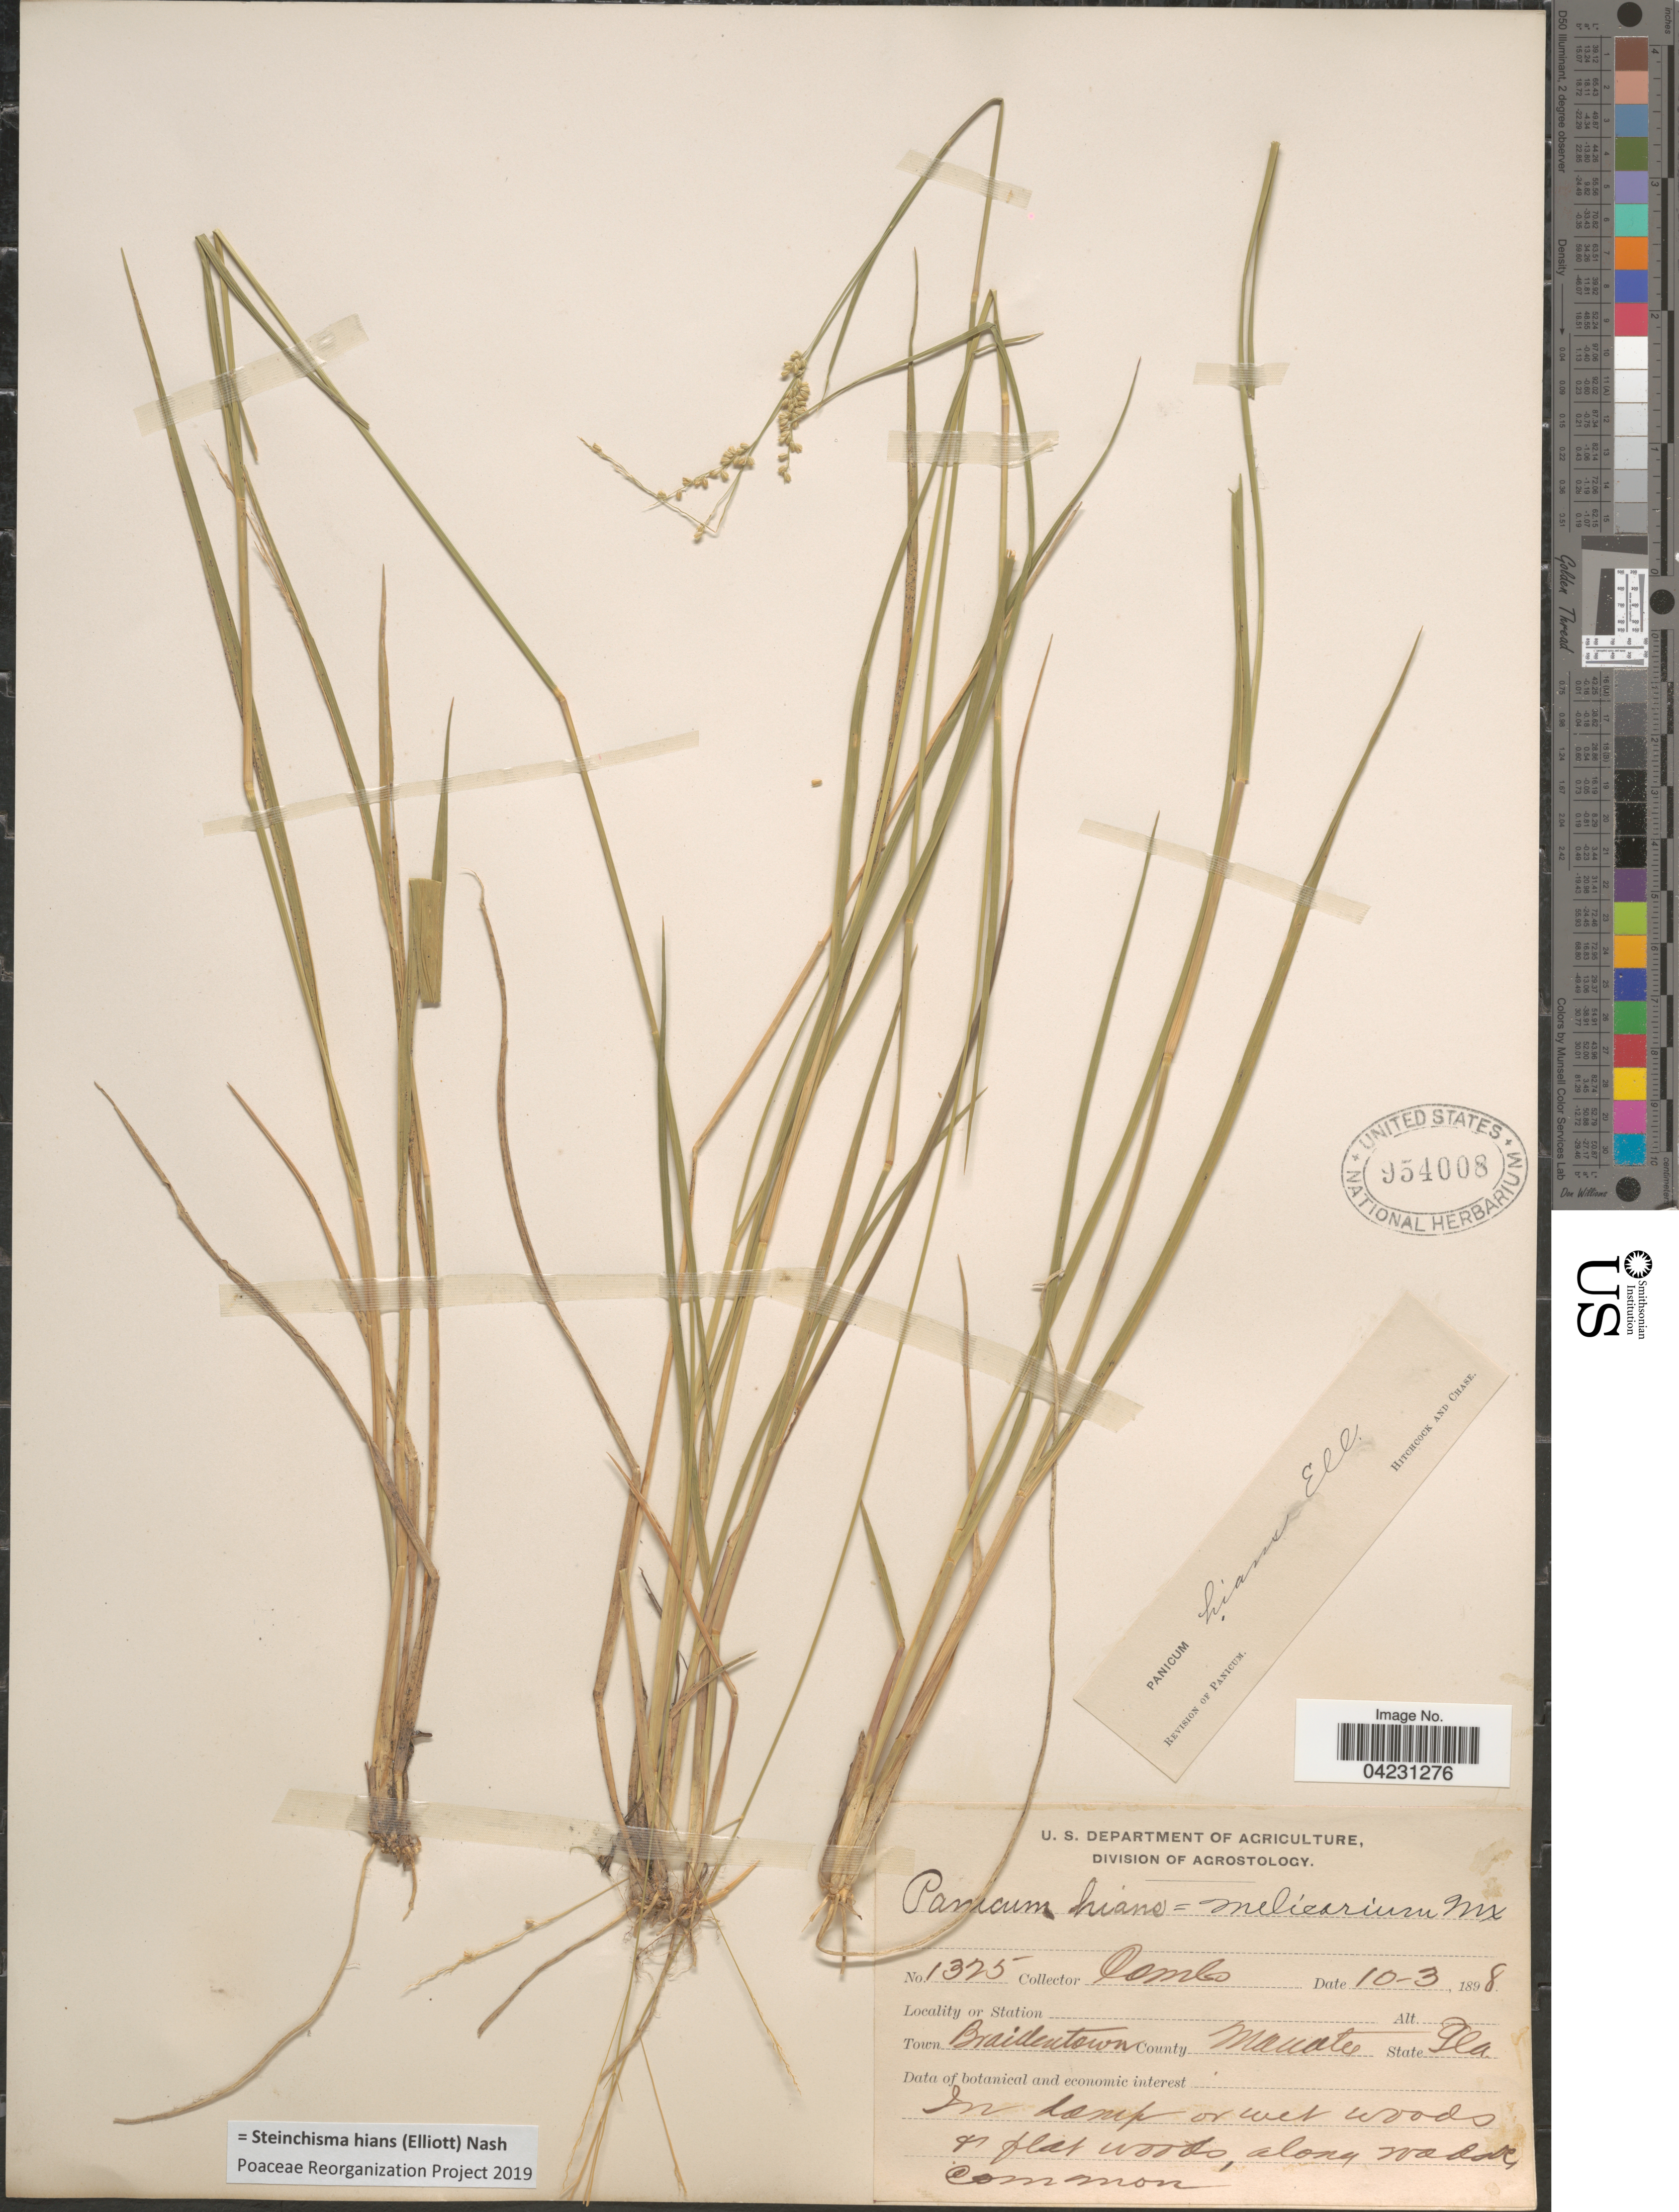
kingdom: Plantae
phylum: Tracheophyta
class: Liliopsida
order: Poales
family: Poaceae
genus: Steinchisma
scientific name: Steinchisma hians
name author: (Elliott) Nash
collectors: -. Combs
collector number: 1325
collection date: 1898-10-03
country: United States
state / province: Florida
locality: Town Braidentown. County Manatee.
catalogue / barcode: US 954008